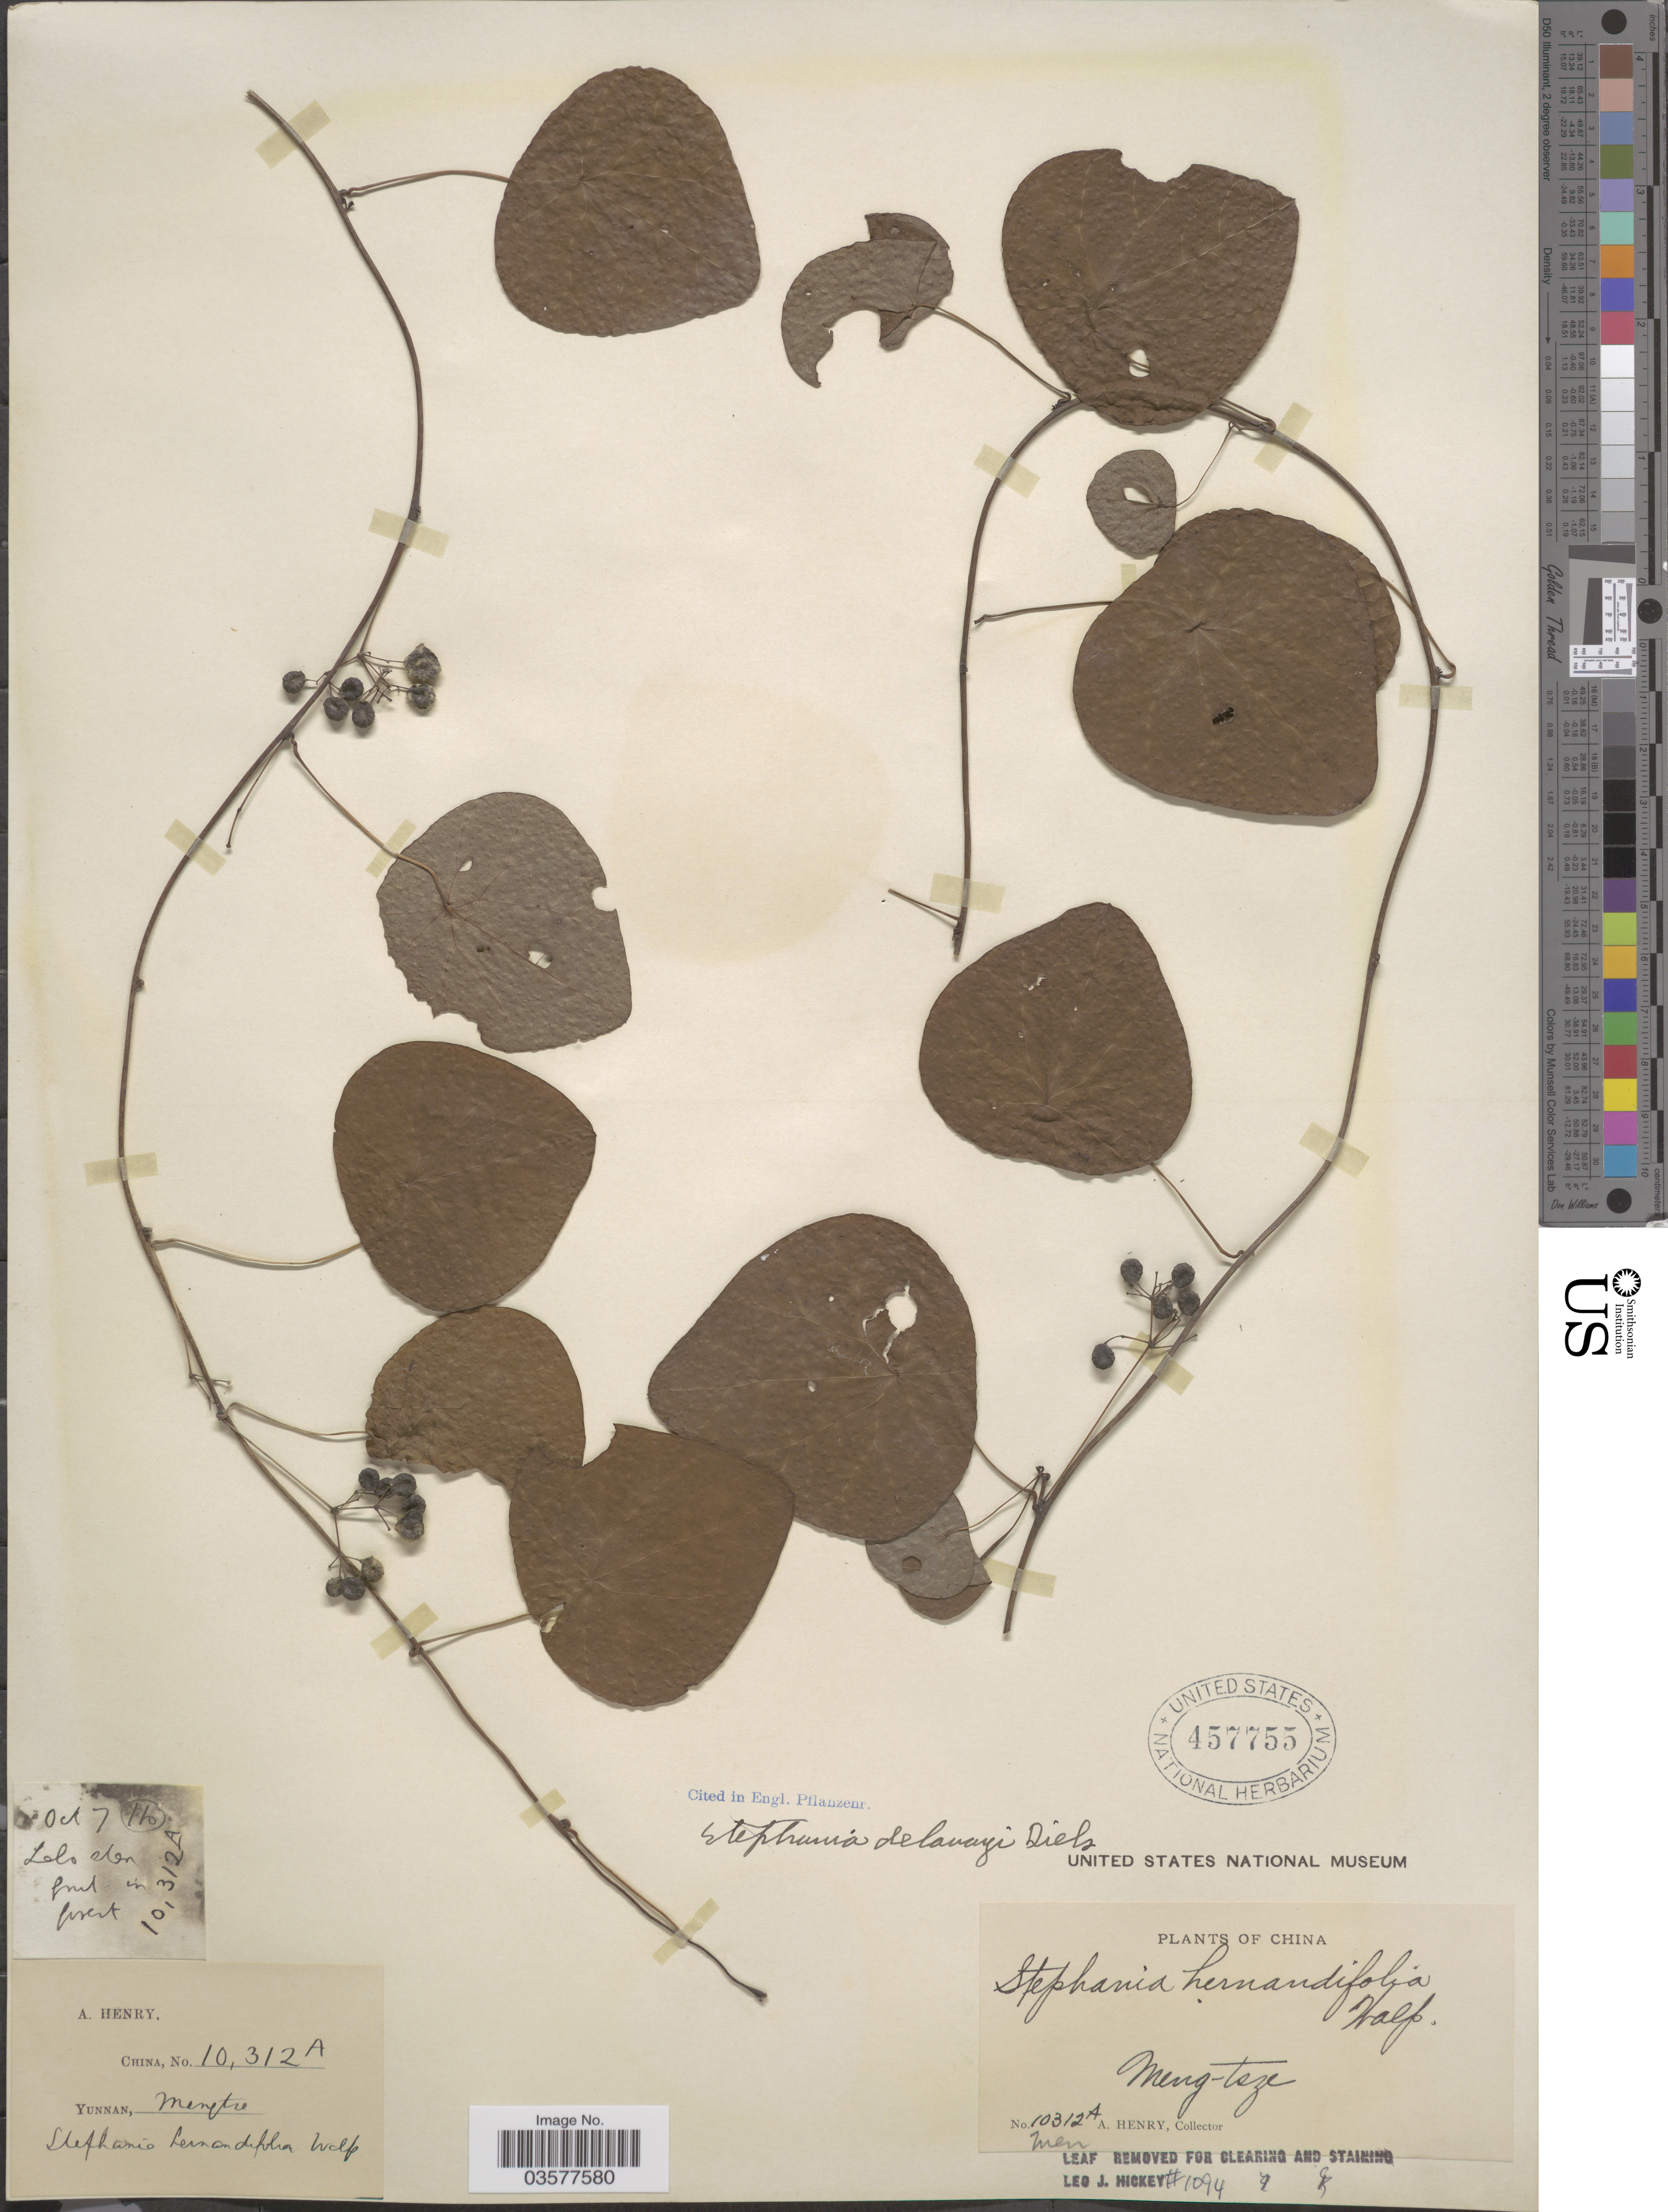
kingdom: Plantae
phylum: Tracheophyta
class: Magnoliopsida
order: Ranunculales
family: Menispermaceae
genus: Stephania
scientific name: Stephania delavayi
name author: Diels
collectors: A. Henry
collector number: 10312 A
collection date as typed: Transcribed d/m/y: /10/7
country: China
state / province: Yunnan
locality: Meng-tsze.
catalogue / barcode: US 457755